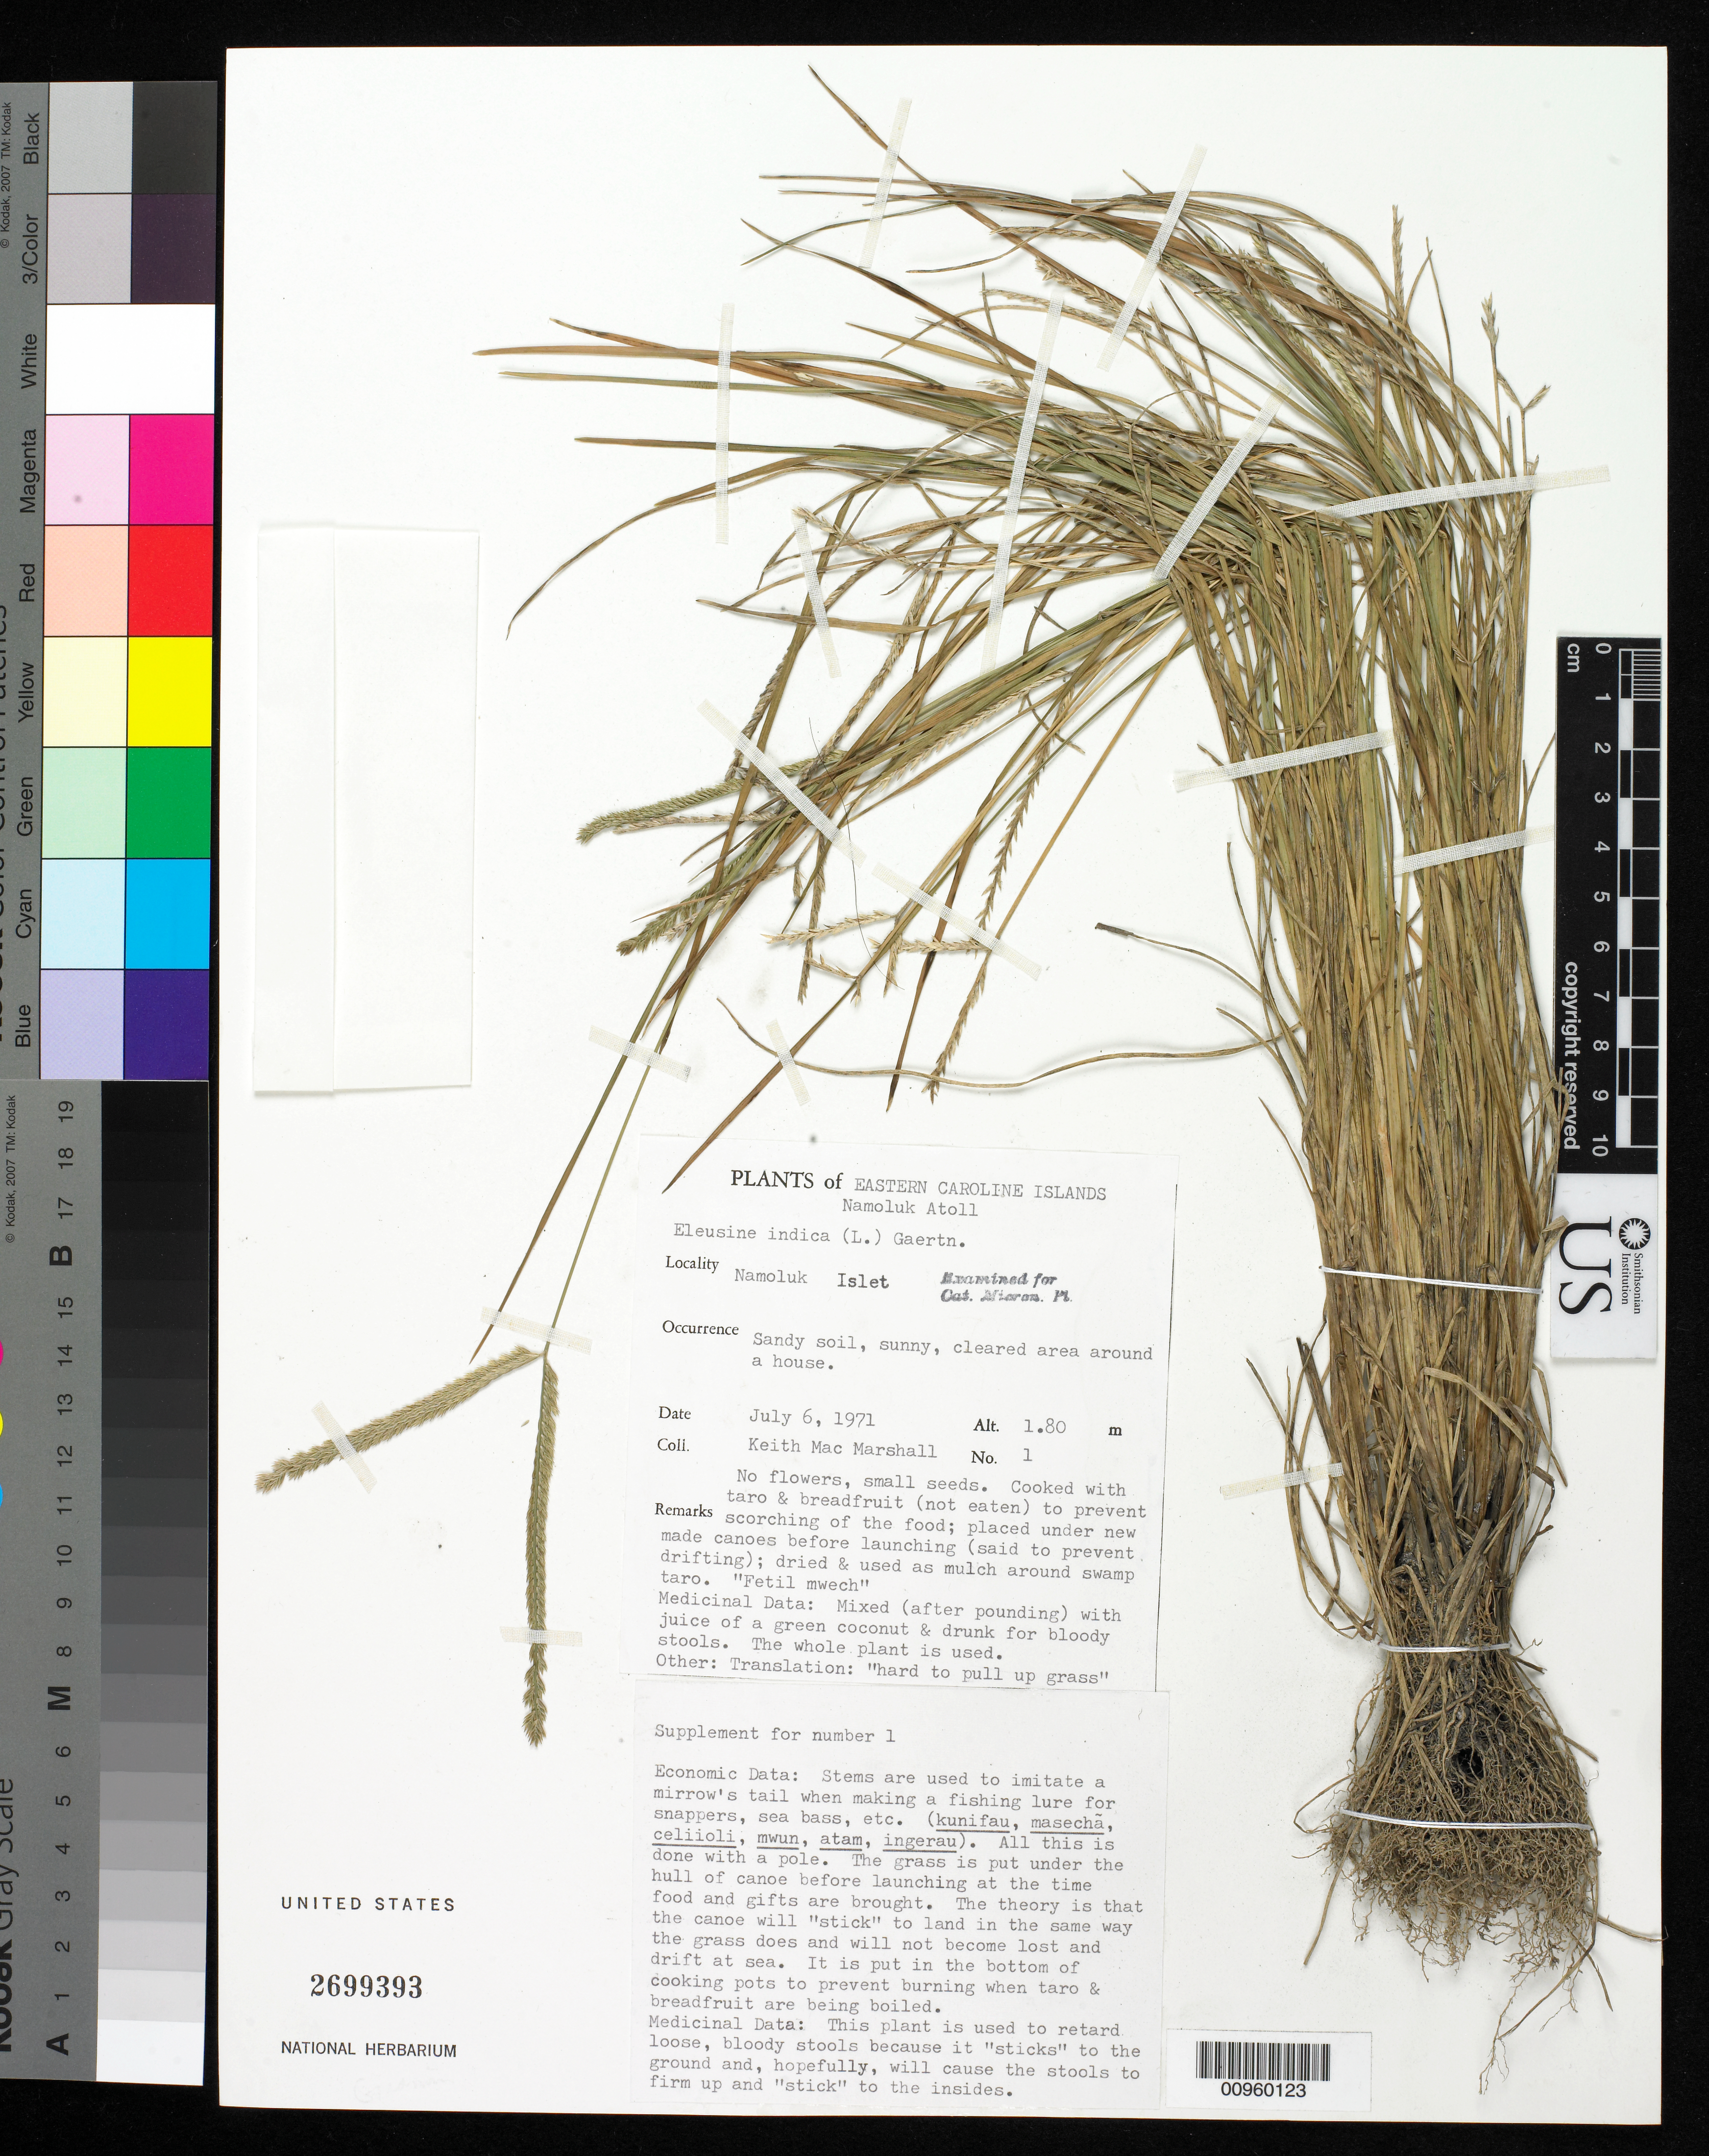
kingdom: Plantae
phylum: Tracheophyta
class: Liliopsida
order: Poales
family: Poaceae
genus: Eleusine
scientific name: Eleusine indica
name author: (L.) Gaertn.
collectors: K. M. Marshall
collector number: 1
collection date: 1971-07-06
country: Micronesia, Federated States of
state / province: Truk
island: Namokuk [Namoluk] Atoll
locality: (Eastern Caroline Islands) Namoluk Islet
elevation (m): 1.8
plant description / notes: ADDITIONAL ETHNOBOTANICAL DATA (from label): Economic- Stems are used to imitate a mirrow's tail when making a fishing lure for snappers, sea bass, etc. (kunifau, masecha, celiioli, mwun, atam, ingerau). All this is done with a pole. The grass is put under the hull of a canoe before launching at the time food and gifts are brought. The theory is that the canoe will "stick" to land in the same way the grass does and will not become lost and drift at sea. It is put in the bottom of cooking pots to prevent burning when taro and breadfruit are being boiled. Medicinal- This plant is used to retard loose, bloody stools because it "sticks" to the ground and, hopefully, will cause the stools to firm up and "stick" to the insides. Whole plant is used.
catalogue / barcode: US 2699393